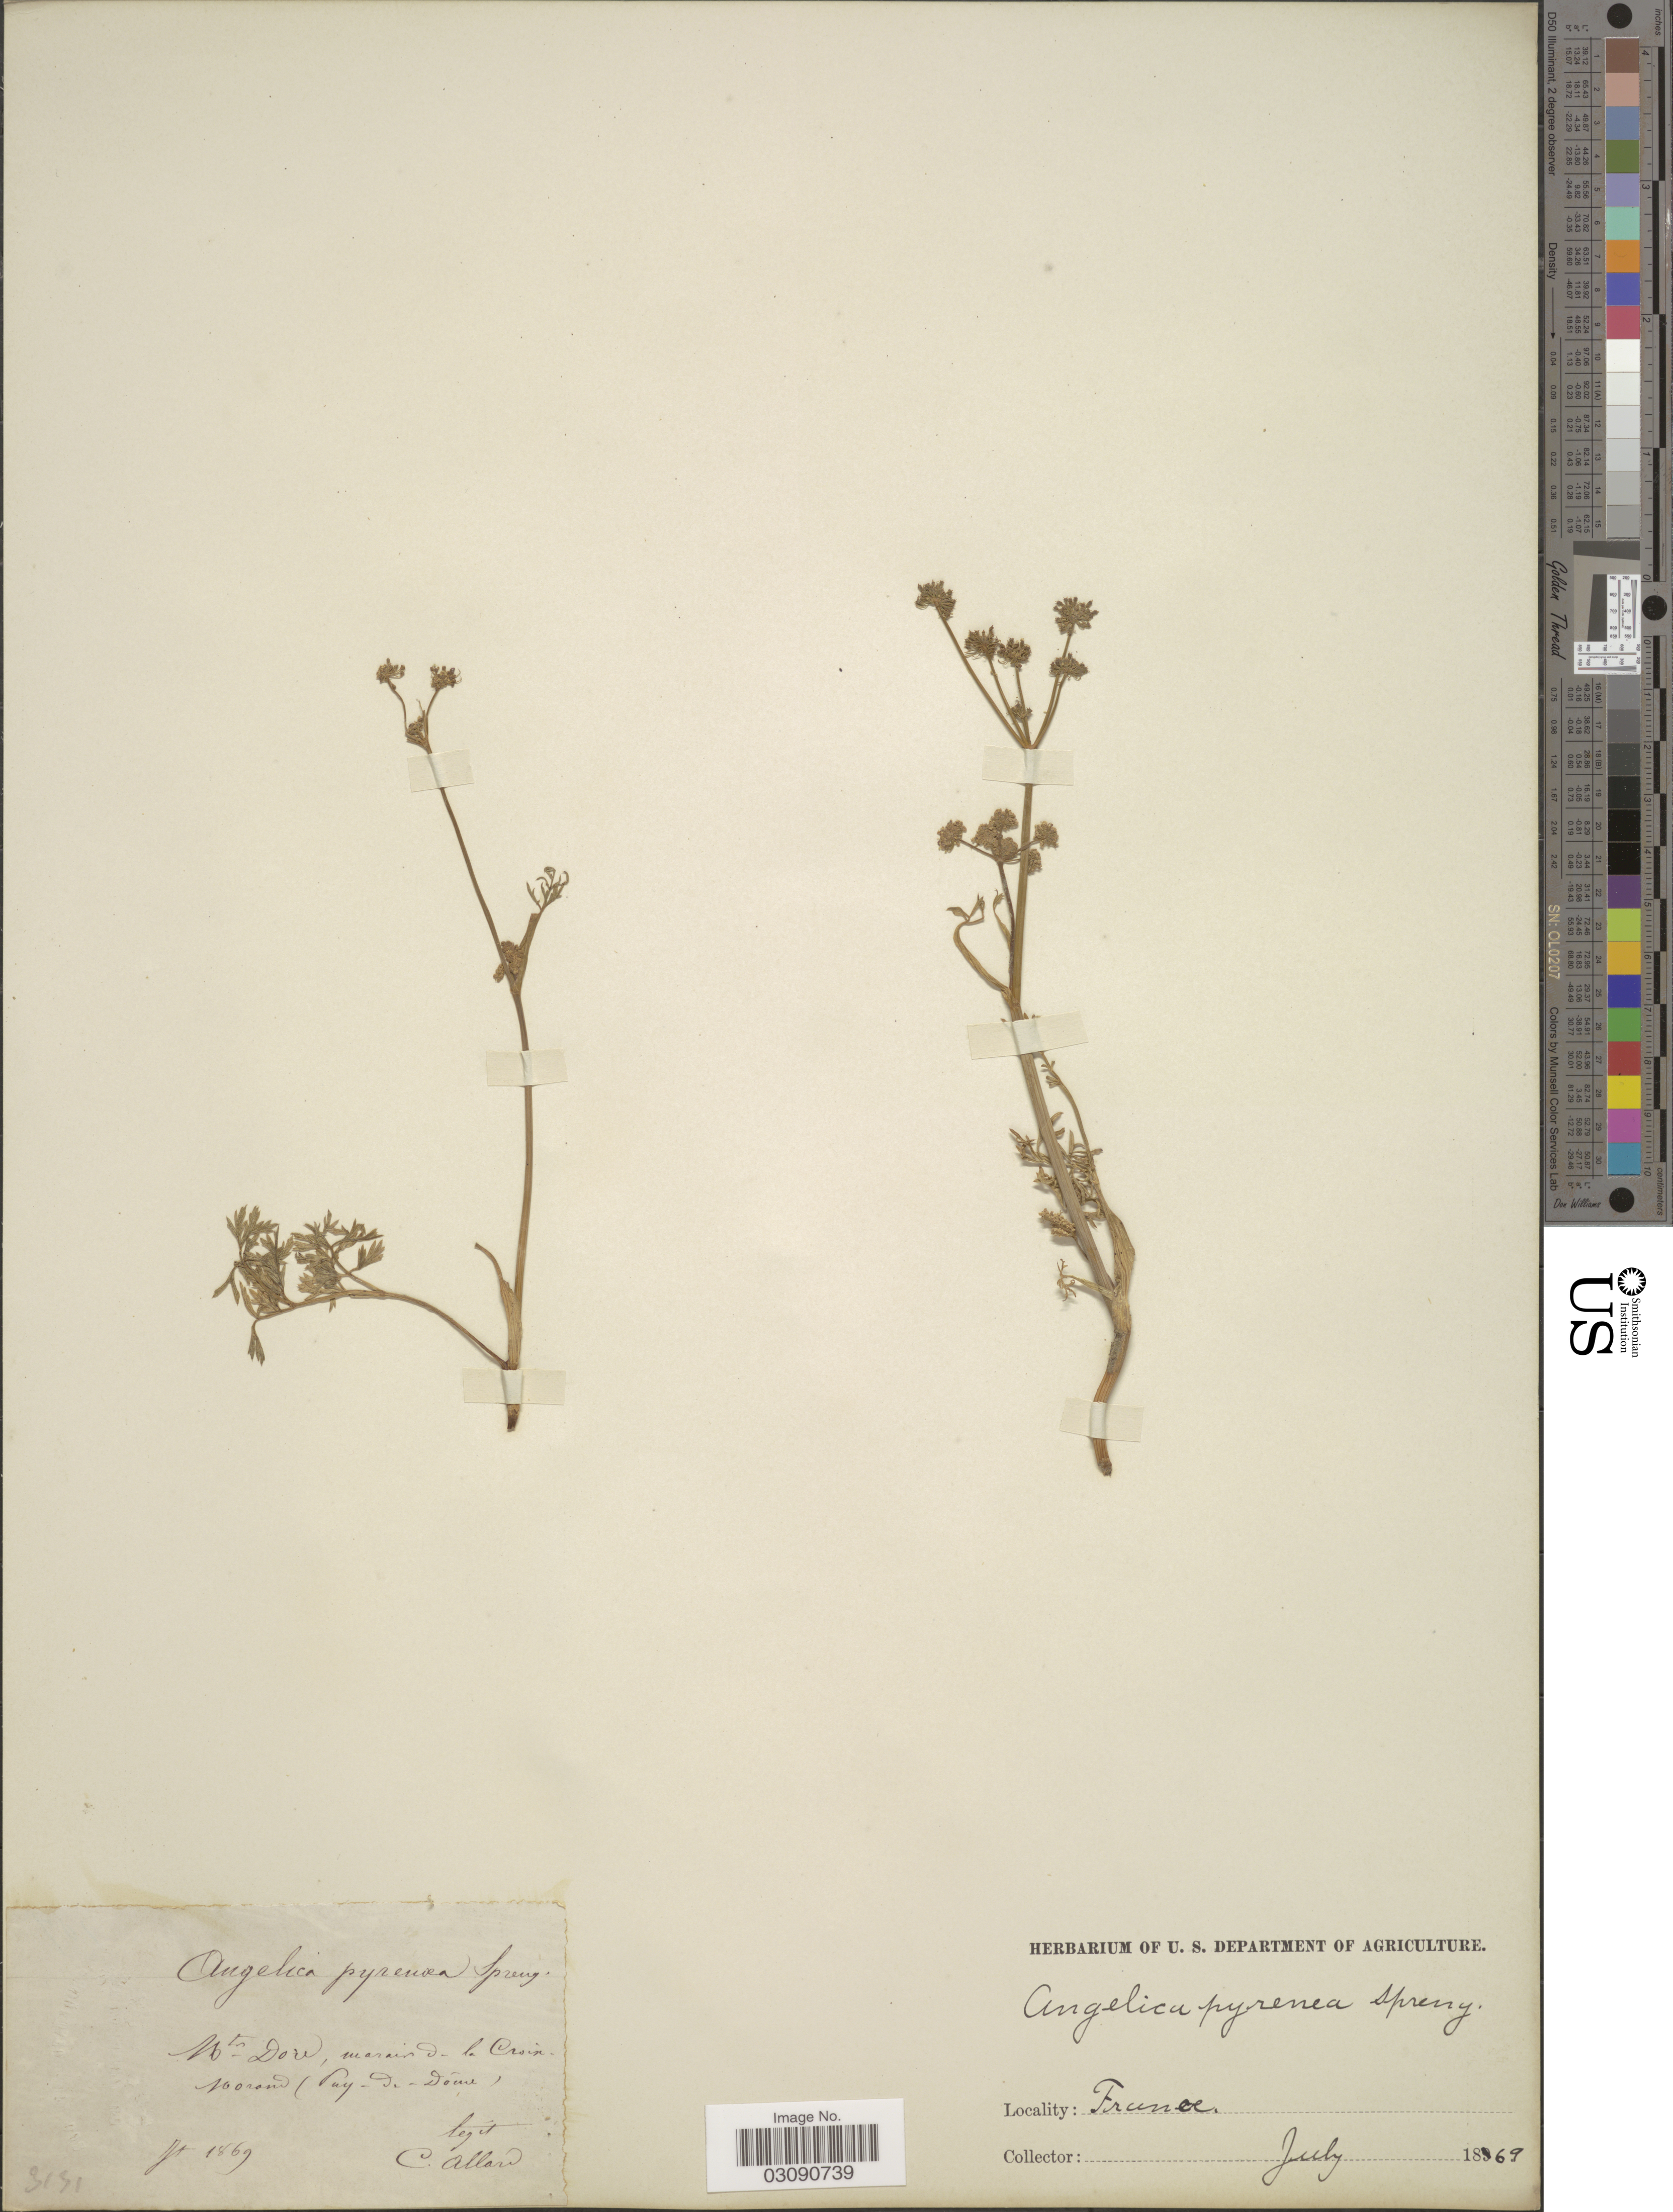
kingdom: Plantae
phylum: Tracheophyta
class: Magnoliopsida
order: Apiales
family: Apiaceae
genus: Angelica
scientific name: Angelica pyrenaea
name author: (L.) Spreng.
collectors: C. Allard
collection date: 1869-07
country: France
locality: Mt Dore, marais de la Croix Morand (Puy de Dome).